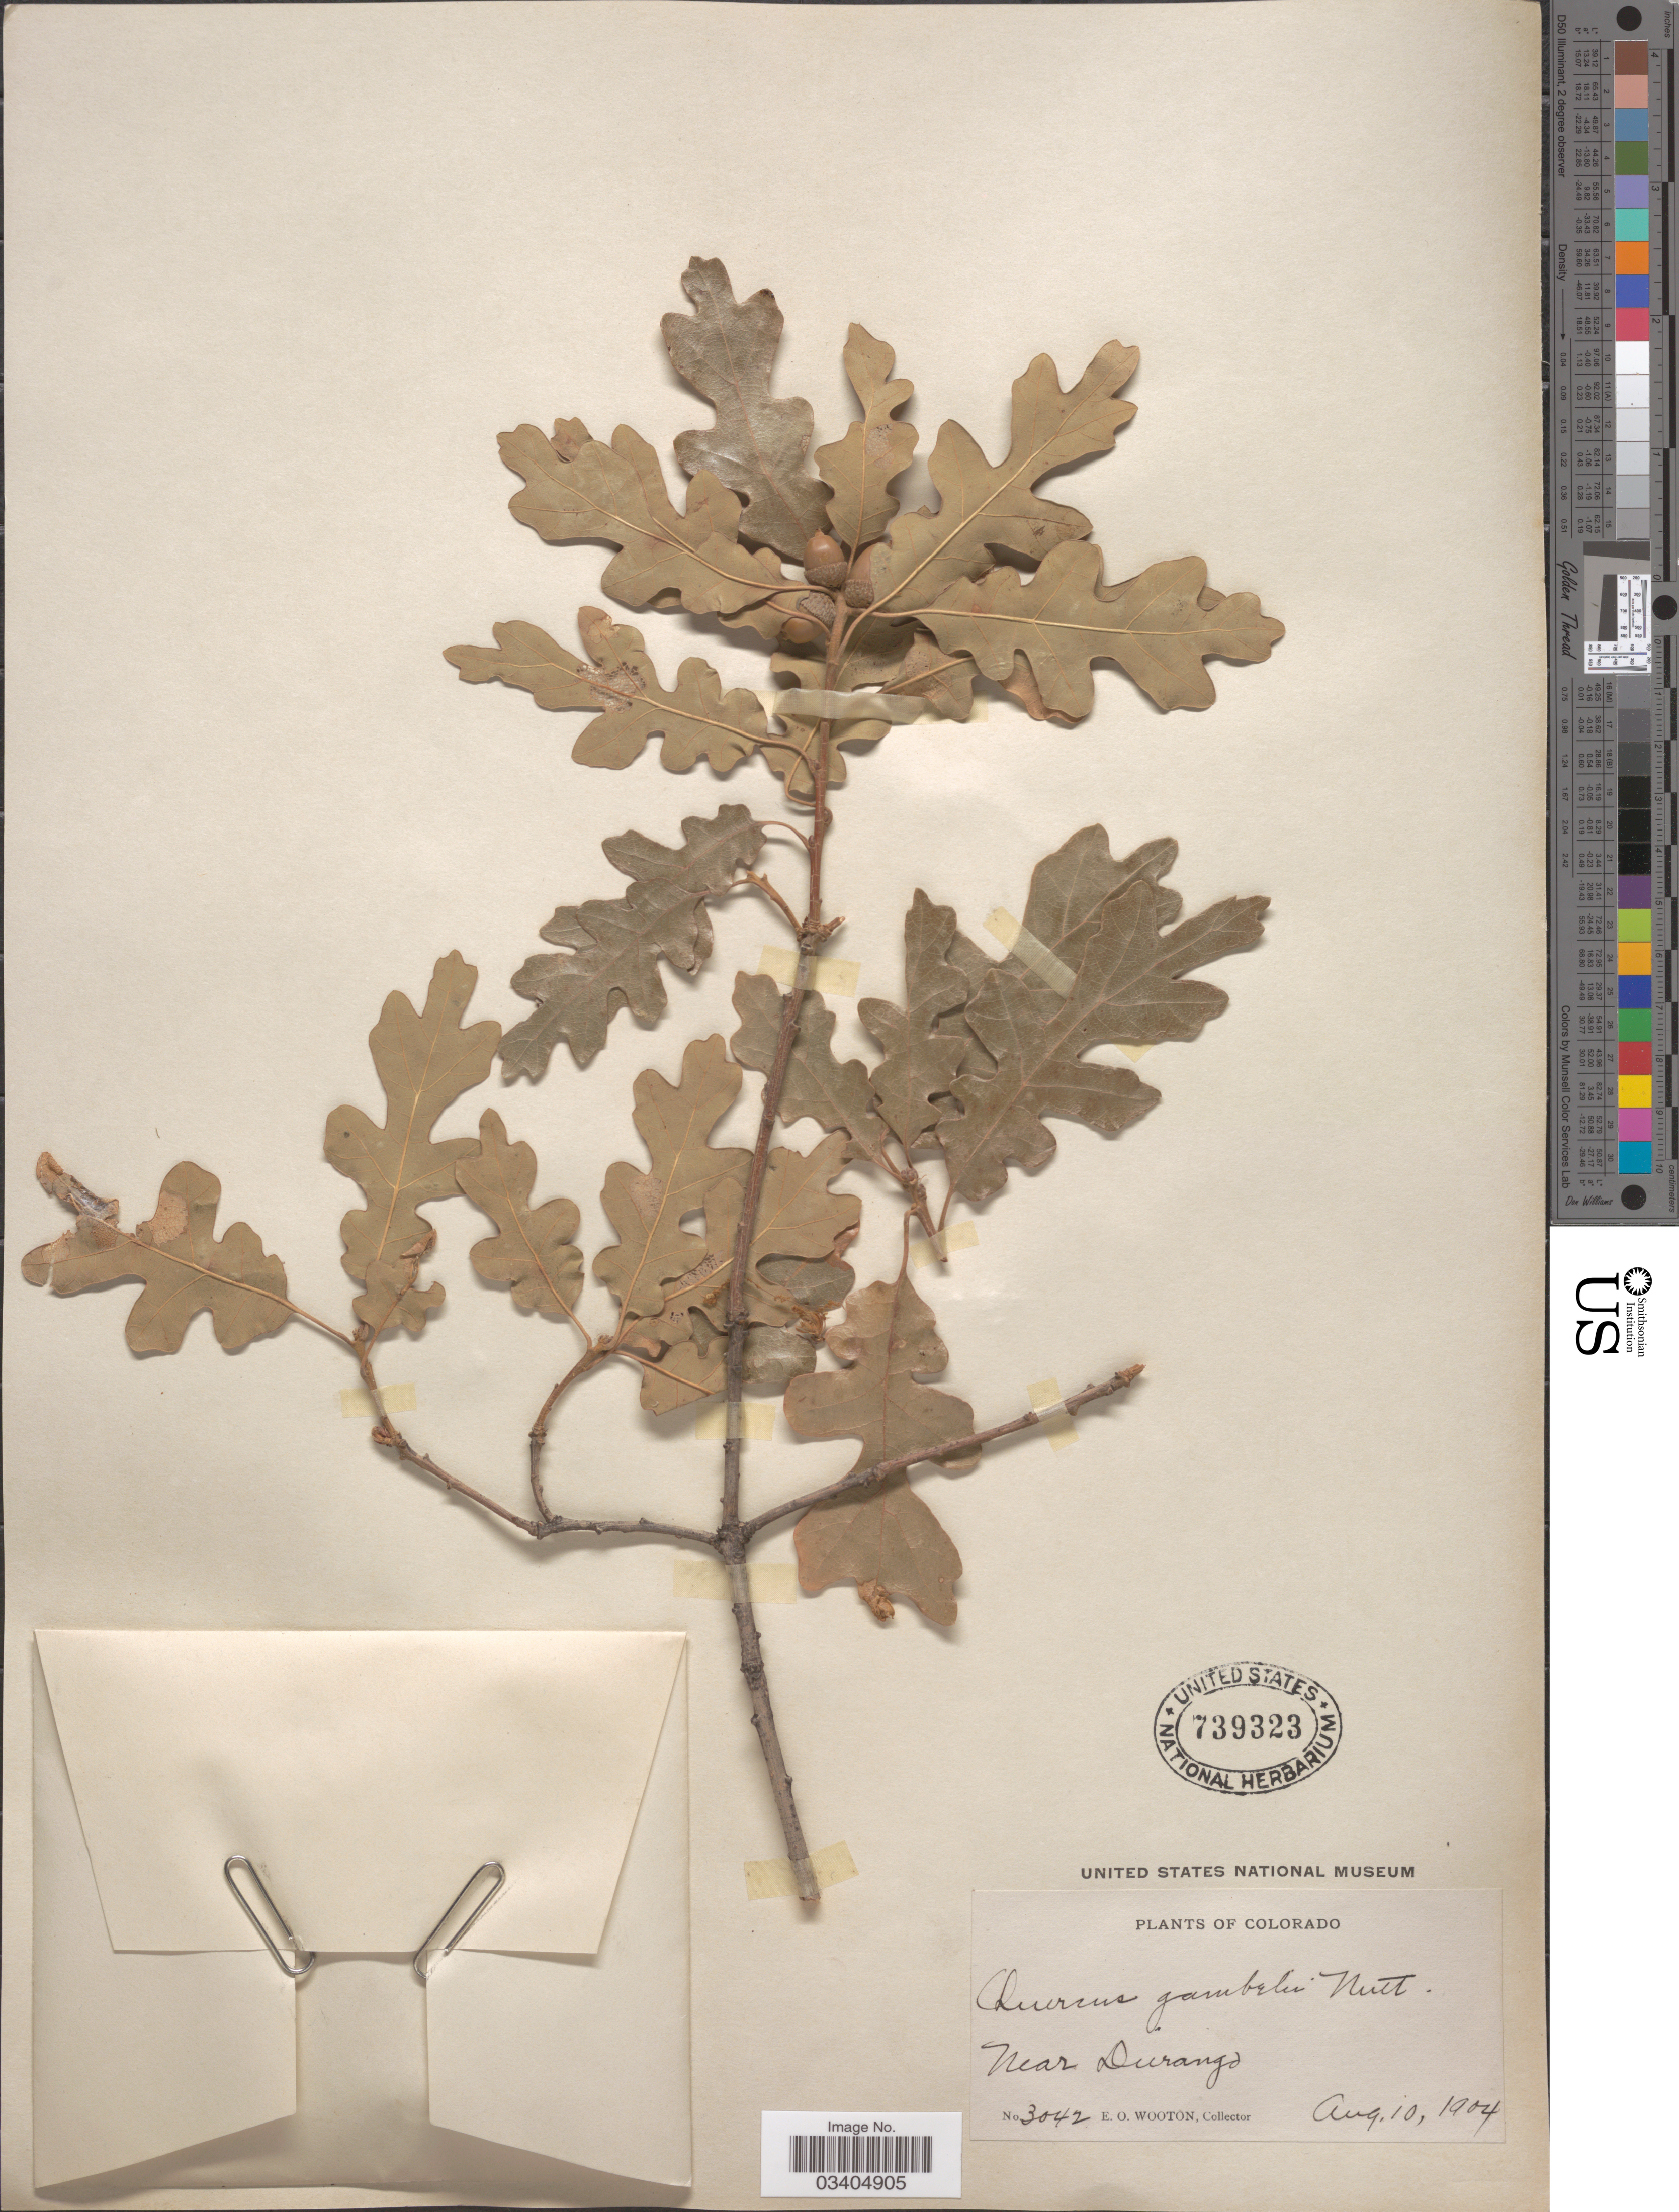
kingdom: Plantae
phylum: Tracheophyta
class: Magnoliopsida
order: Fagales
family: Fagaceae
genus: Quercus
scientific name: Quercus gambelii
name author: Nutt.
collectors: E. O. Wooton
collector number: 3042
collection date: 1904-08-10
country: United States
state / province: Colorado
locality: Near Durango.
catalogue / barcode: US 739323